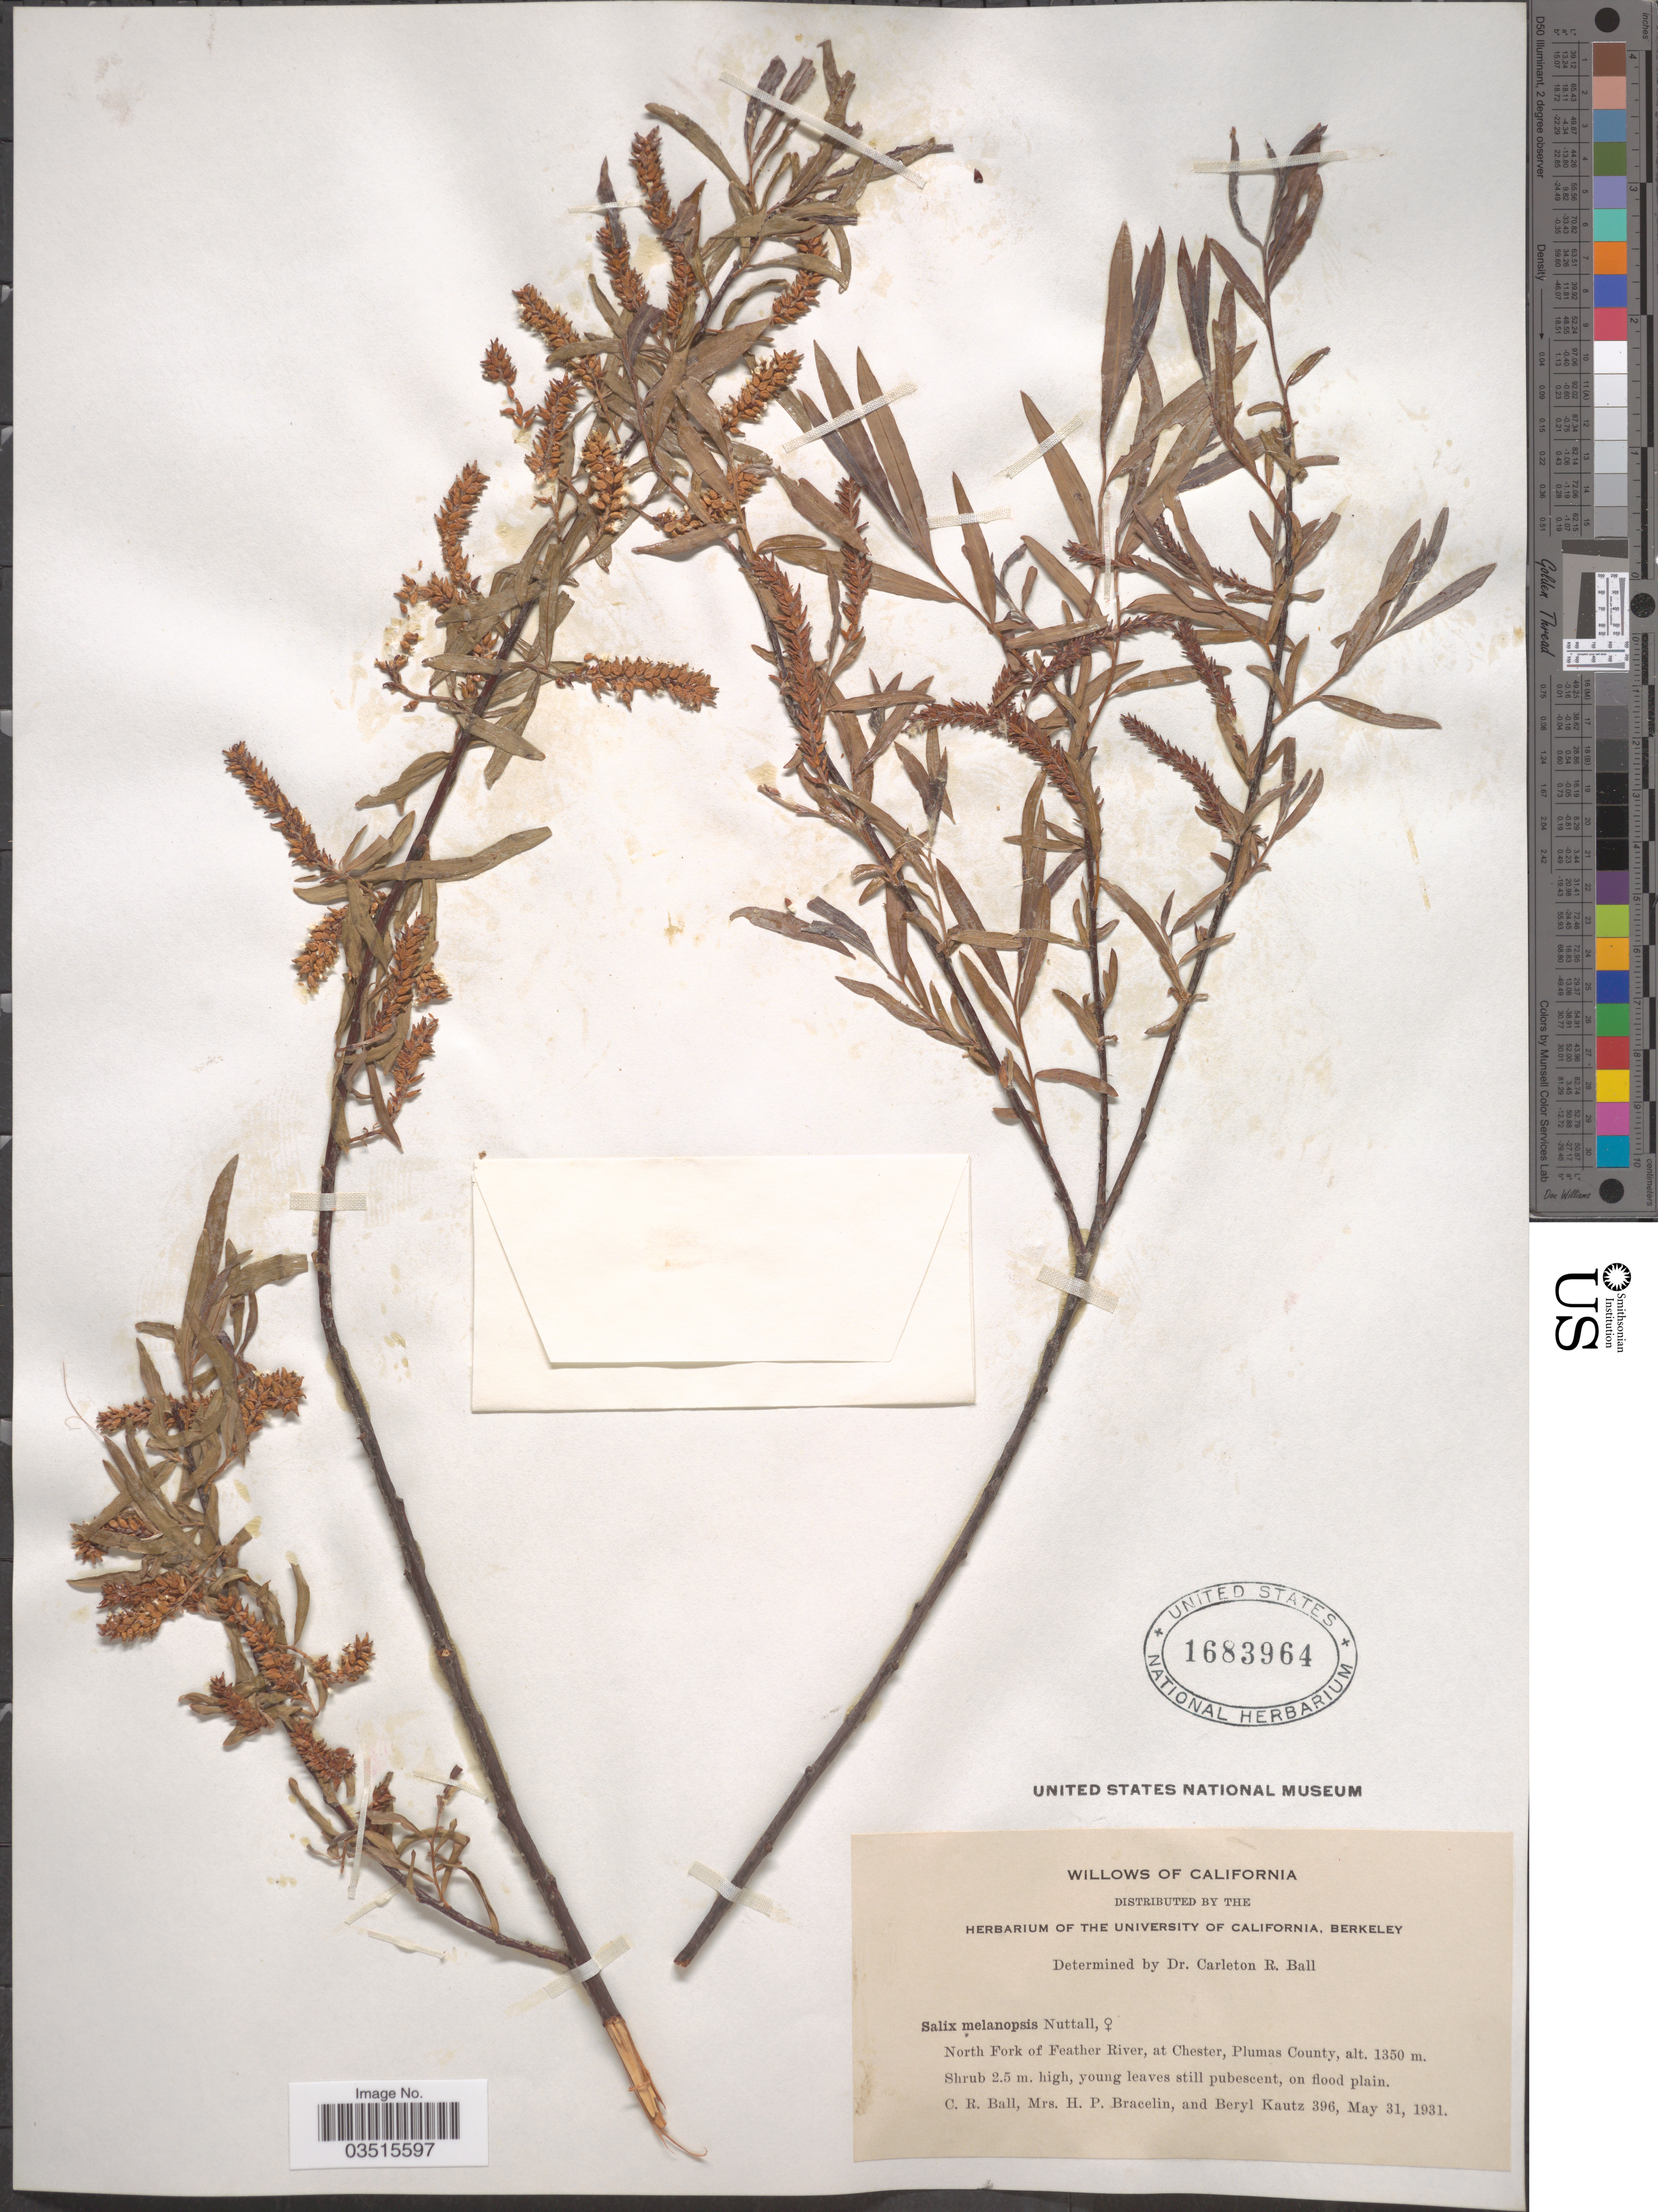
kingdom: Plantae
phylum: Tracheophyta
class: Magnoliopsida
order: Malpighiales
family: Salicaceae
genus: Salix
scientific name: Salix melanopsis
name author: Nutt.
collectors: C. R. Ball, H. Bracelin & B. Kautz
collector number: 396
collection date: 1931-05-31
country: United States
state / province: California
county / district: Plumas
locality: North Fork of Feather River, at Chester, Plumas County.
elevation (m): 1350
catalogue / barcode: US 1683964